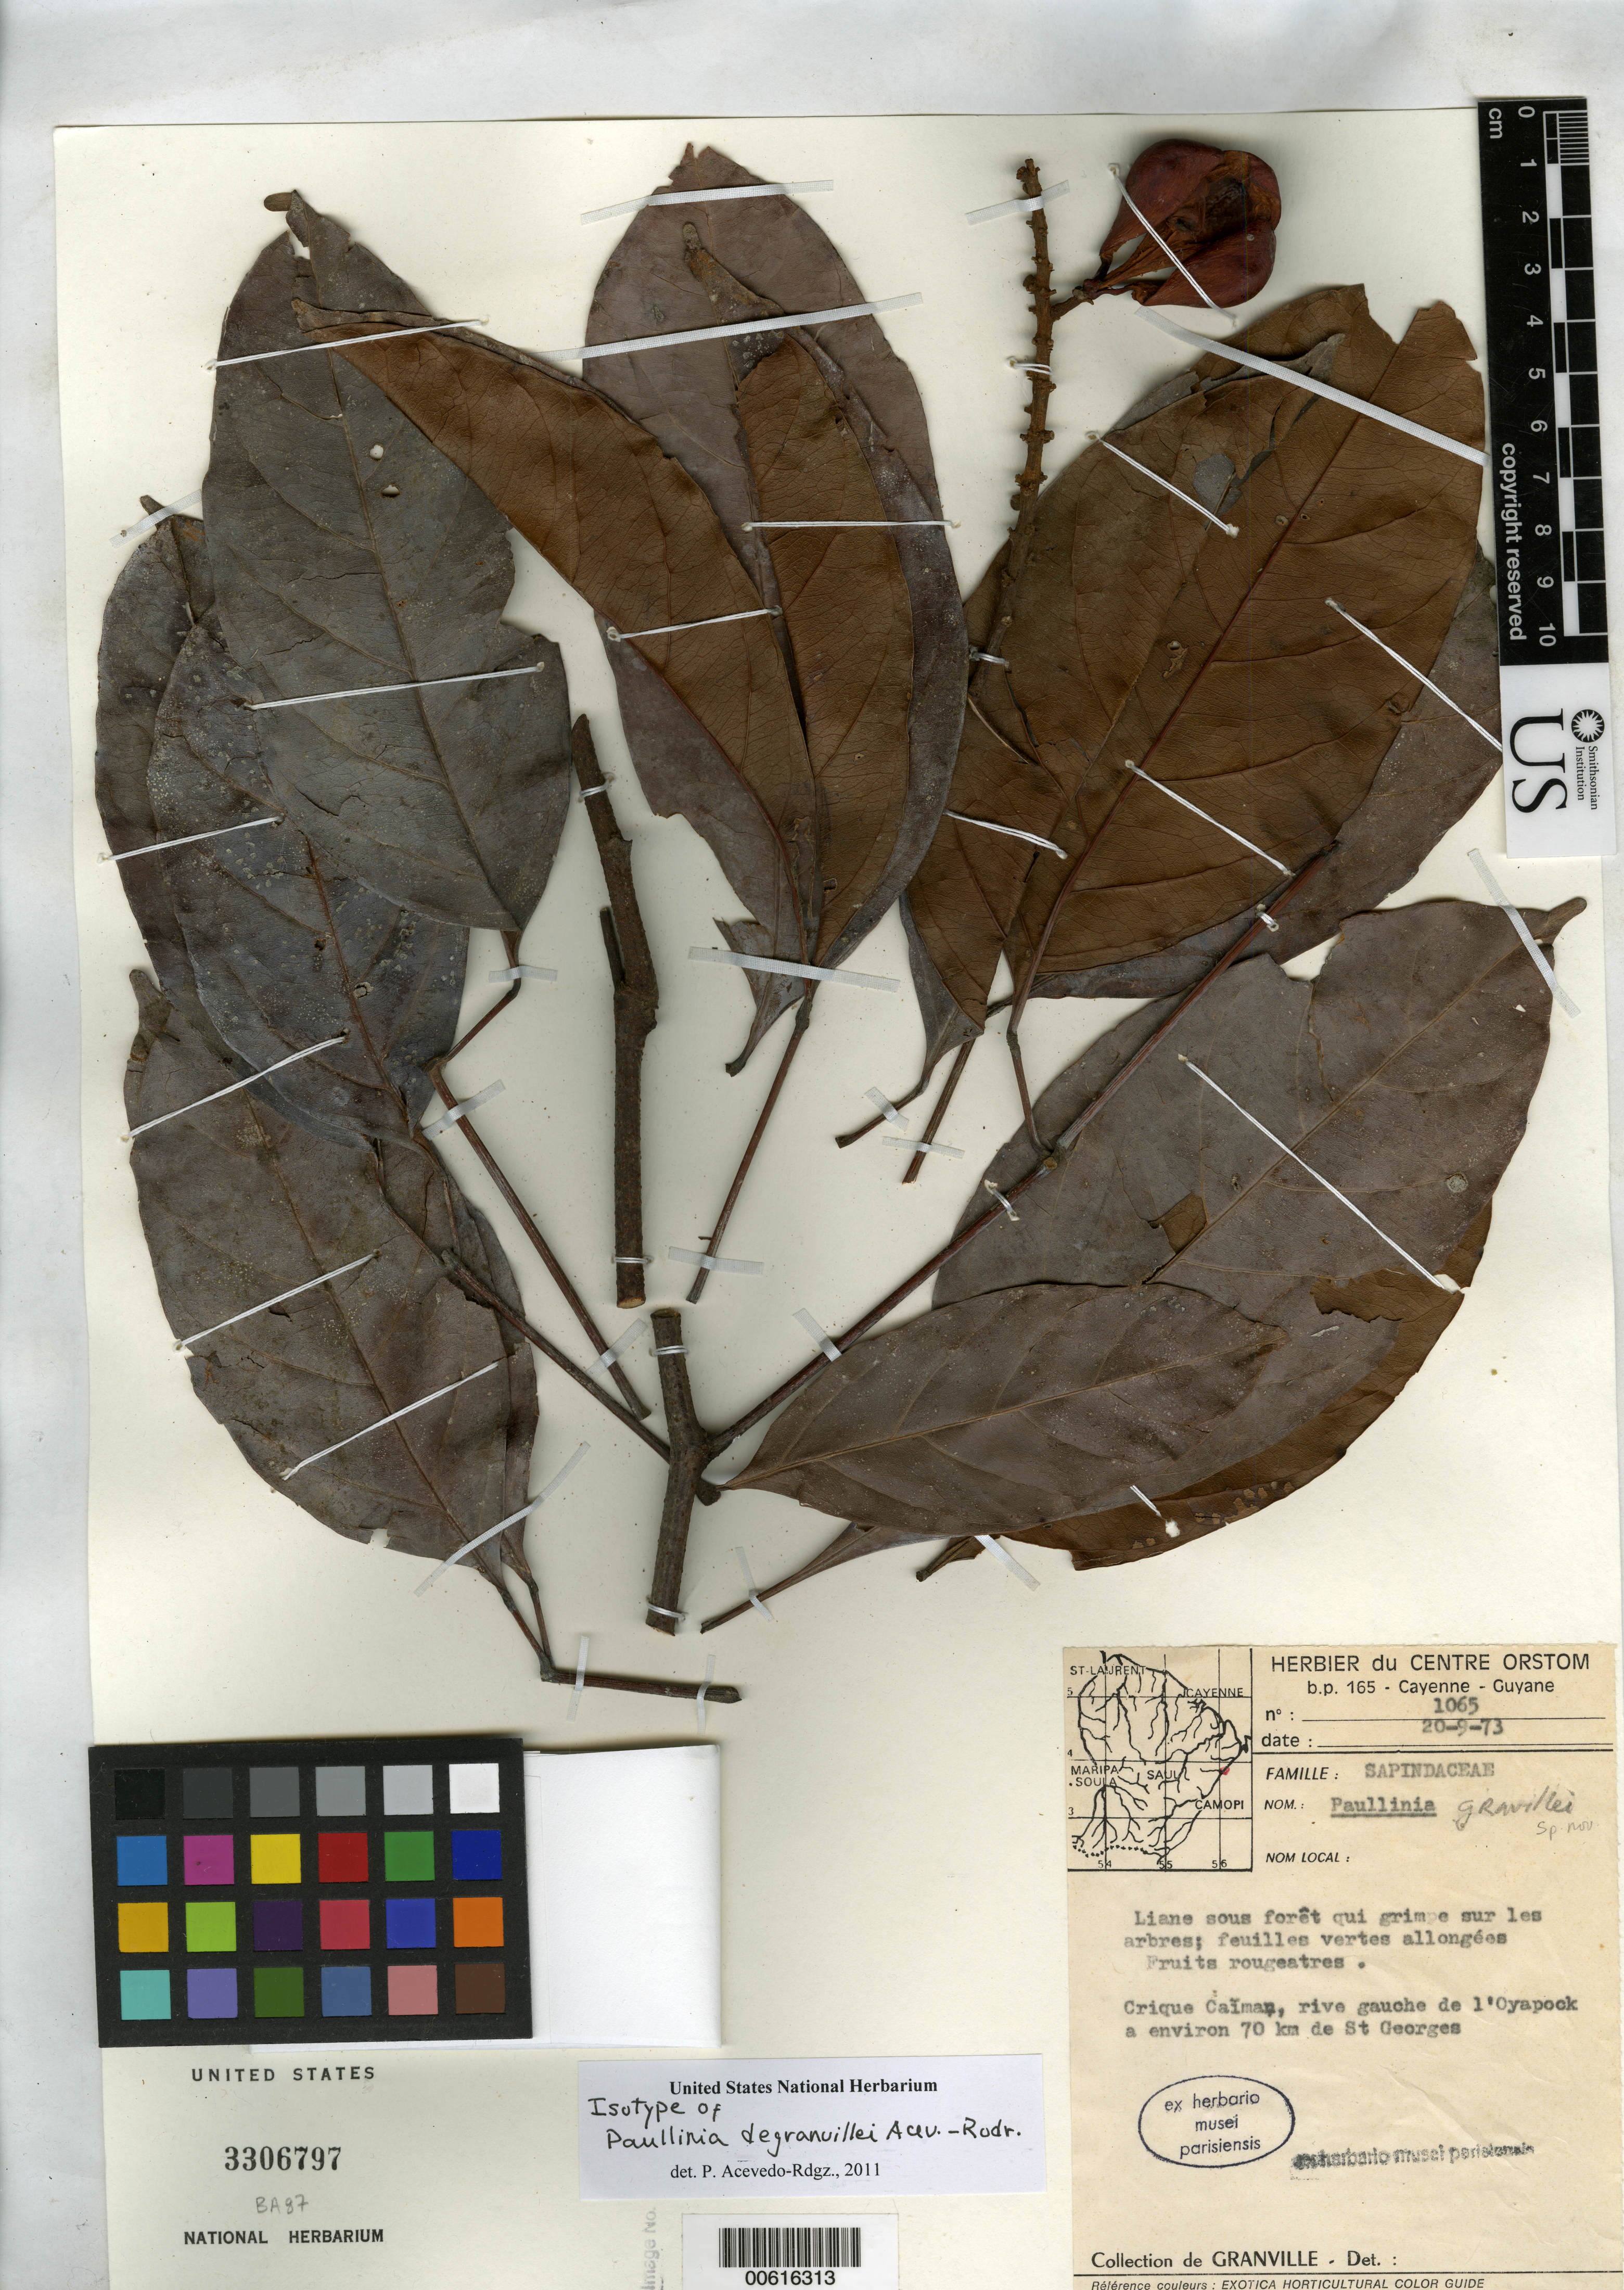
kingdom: Plantae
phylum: Tracheophyta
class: Magnoliopsida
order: Sapindales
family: Sapindaceae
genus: Paullinia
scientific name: Paullinia degranvillei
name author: Acev.-Rodr.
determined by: Acevedo-Rodríguez, P., (BOT), Smithsonian Institution - National Museum of Natural History (UNITED STATES)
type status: Isotype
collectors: J.-J. de Granville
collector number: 1065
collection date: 1973-09-20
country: French Guiana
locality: Crique Caïman, rive gauche de l'Oyapock a environ 70 km de St. Georges.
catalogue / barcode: US 3306797